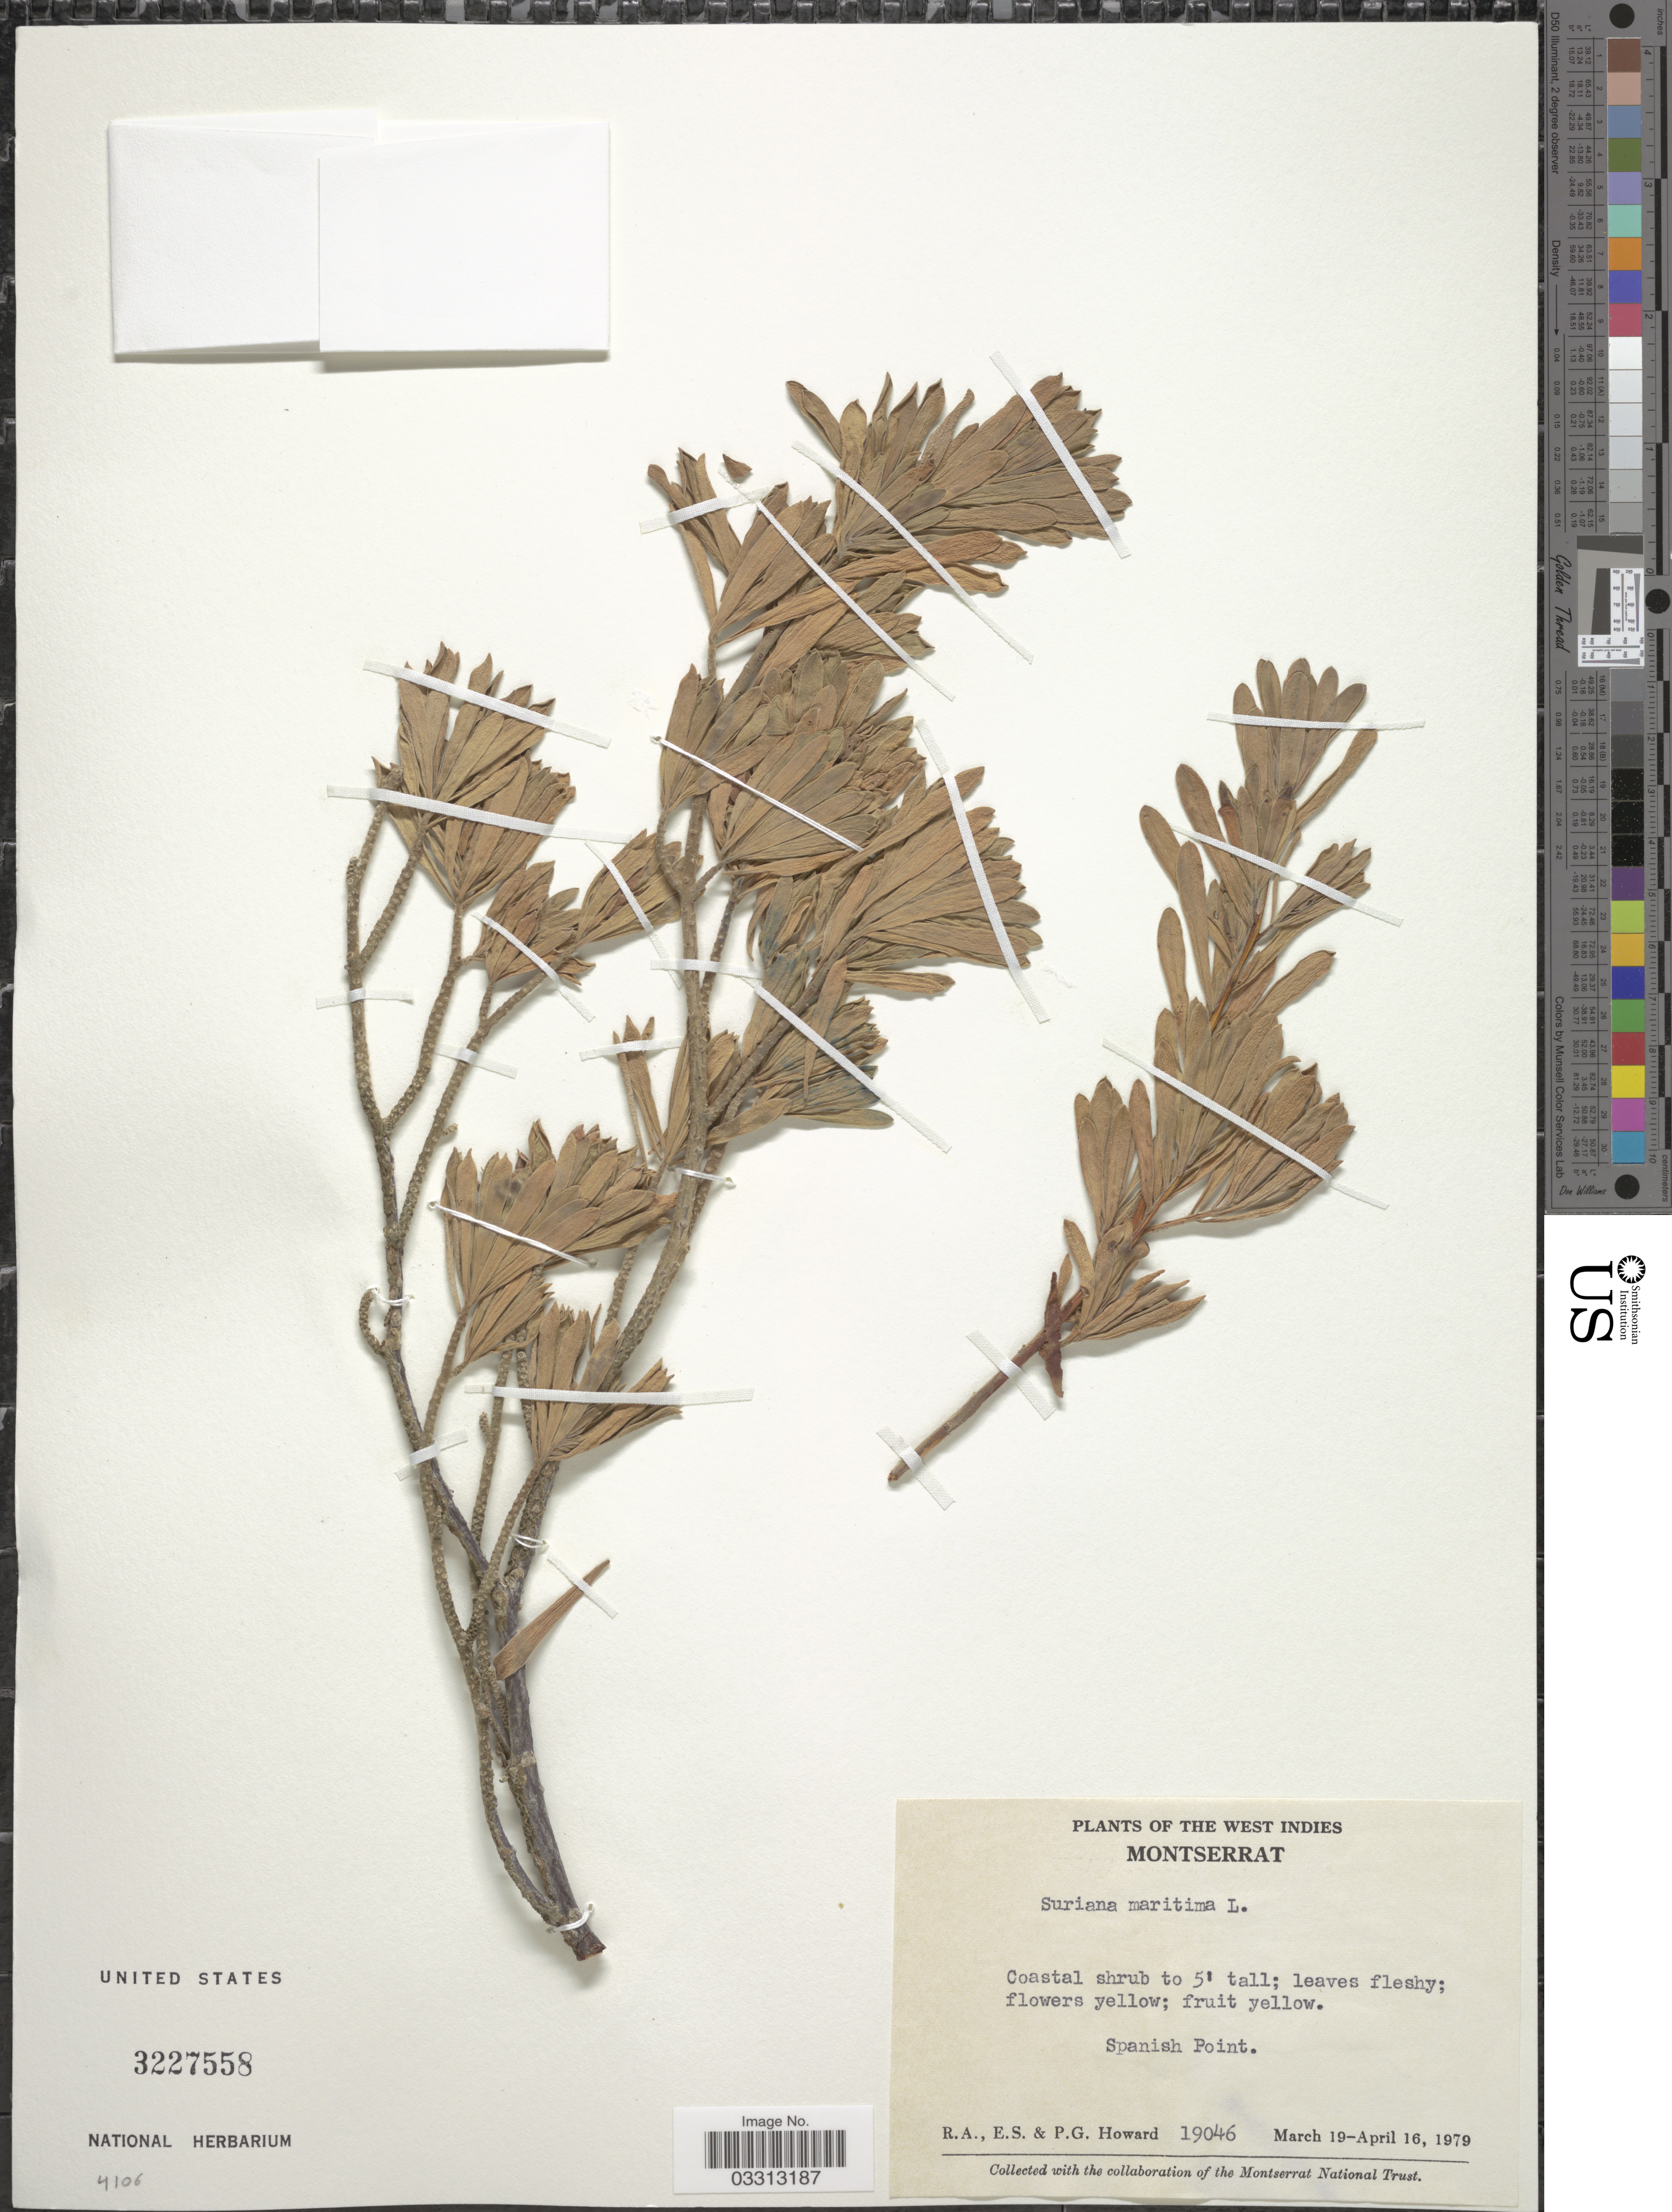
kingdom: Plantae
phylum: Tracheophyta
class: Magnoliopsida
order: Fabales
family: Surianaceae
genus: Suriana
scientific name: Suriana maritima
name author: L.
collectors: R. A. Howard, E. S. Howard & P. Howard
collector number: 19046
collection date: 1979-03-19/1979-04-16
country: Montserrat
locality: The West Indies. Spanish Point.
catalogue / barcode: US 3227558